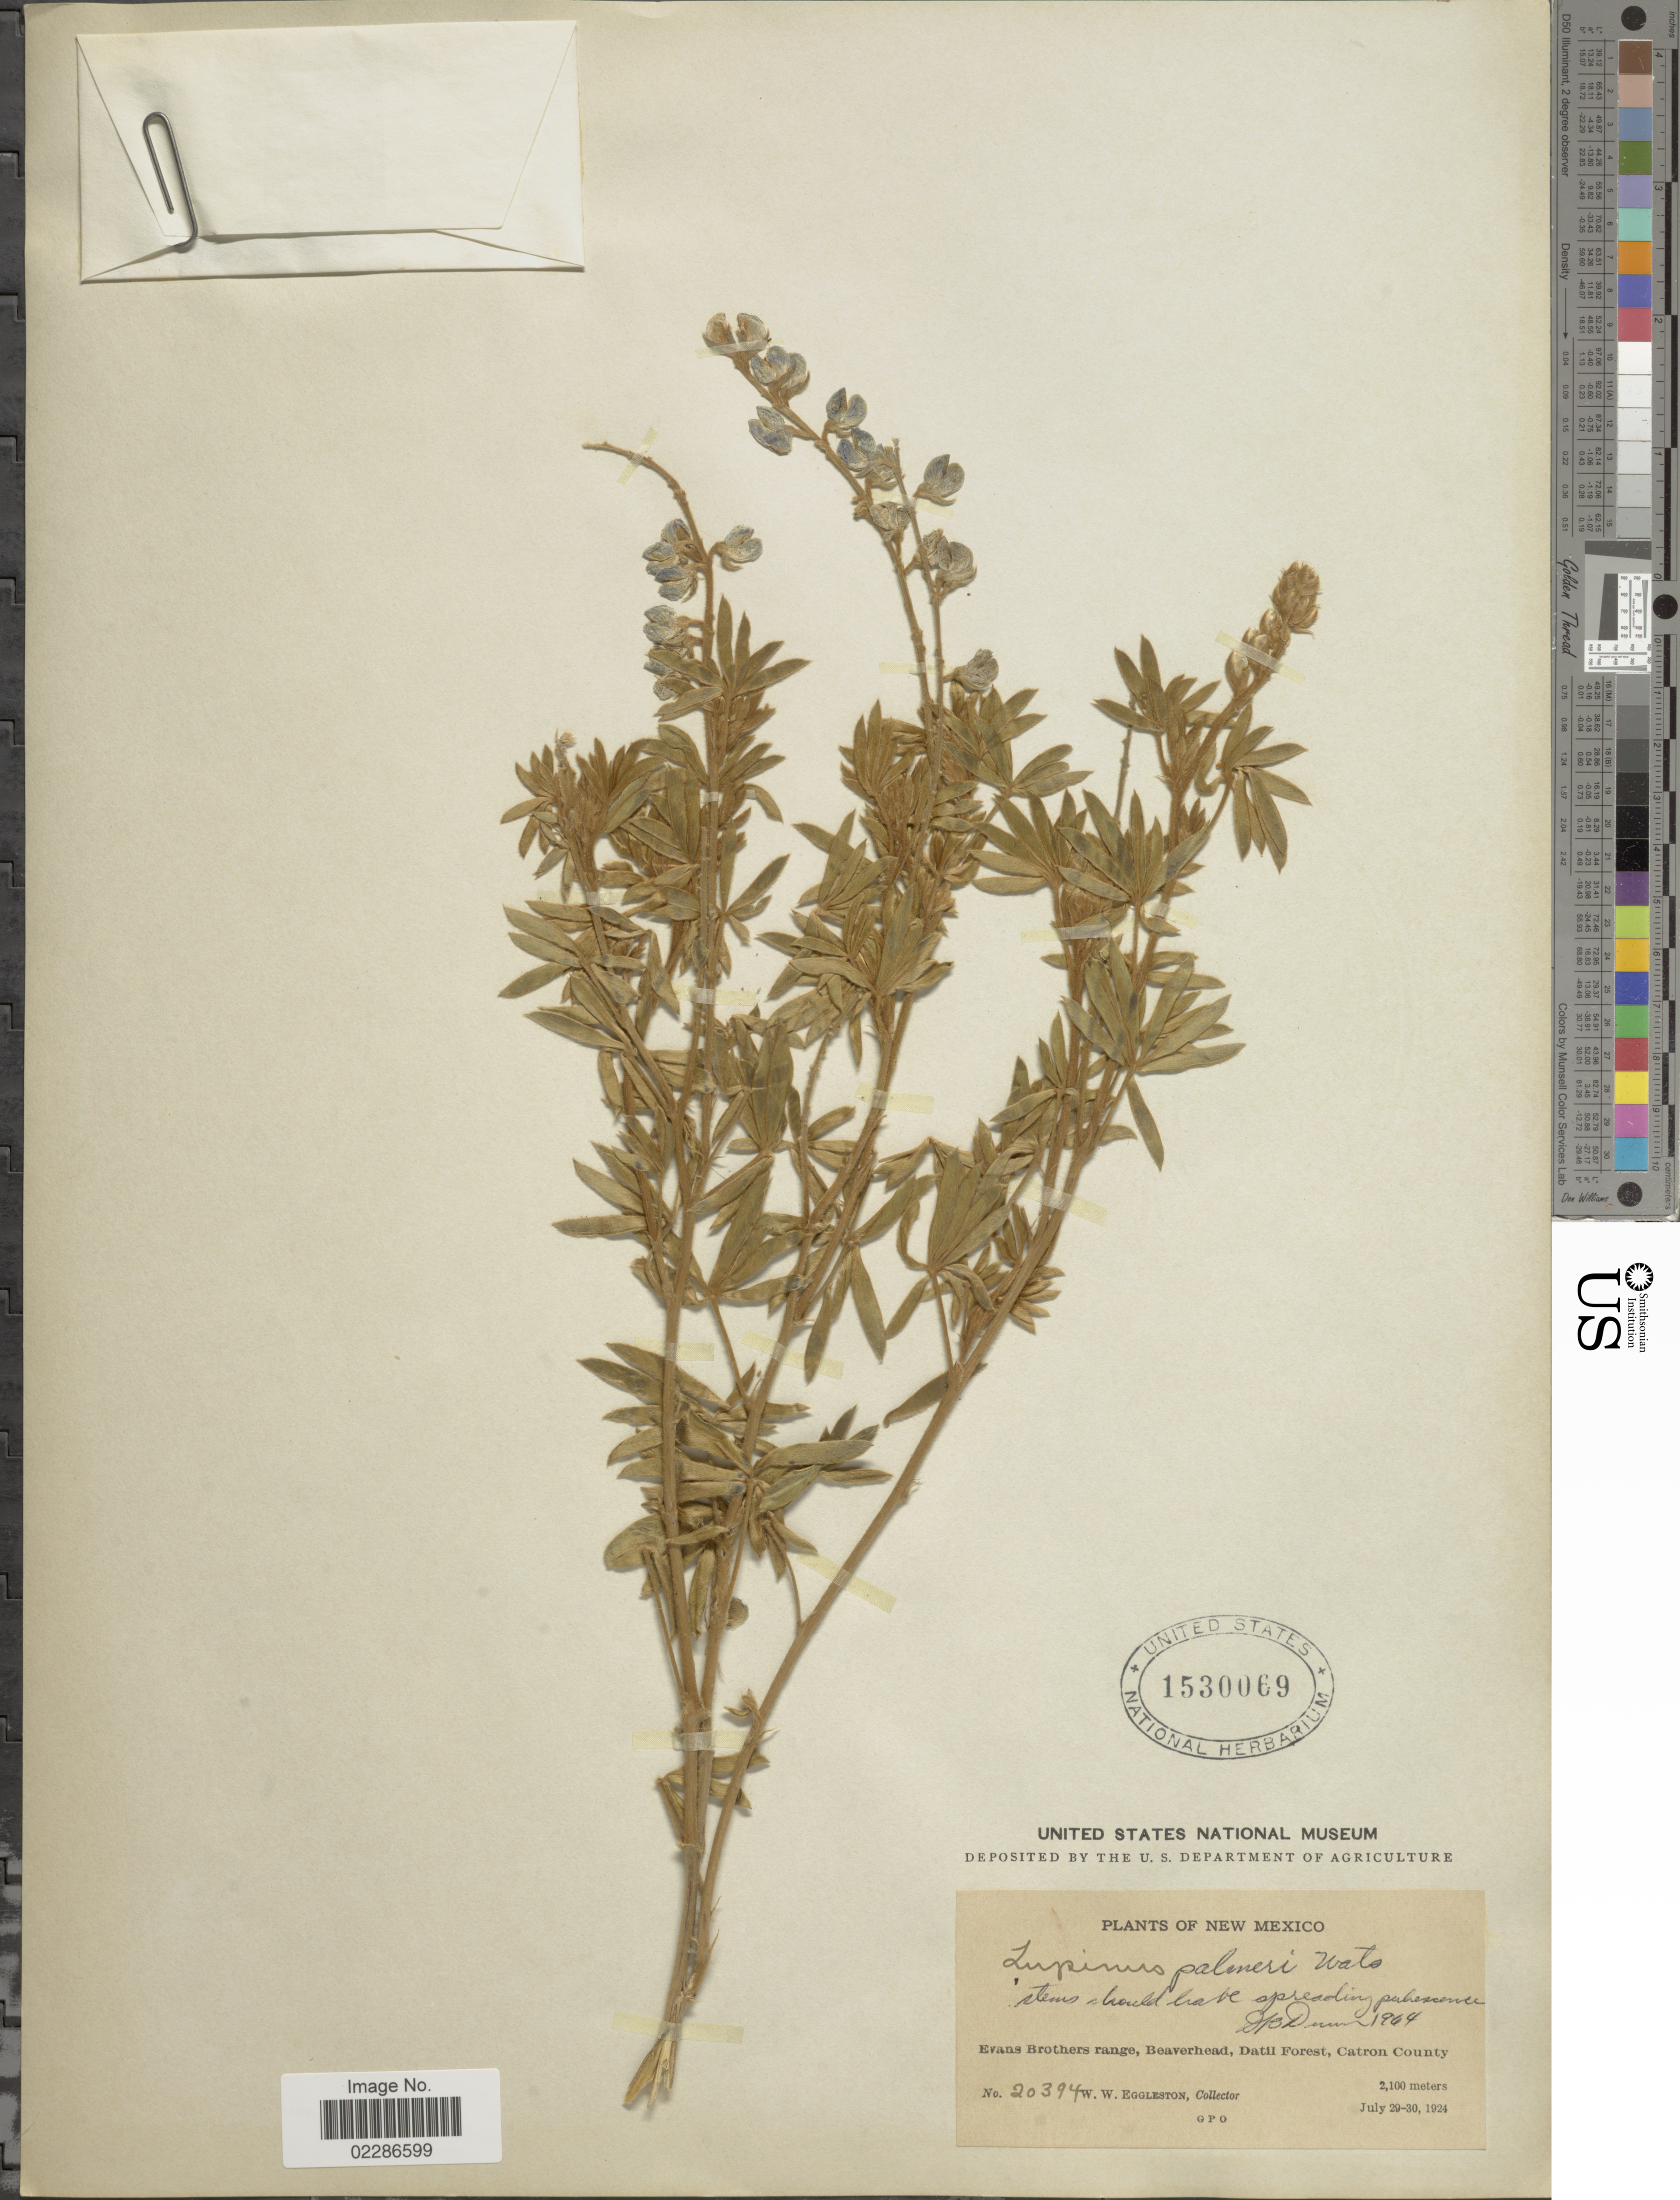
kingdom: Plantae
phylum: Tracheophyta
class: Magnoliopsida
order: Fabales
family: Fabaceae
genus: Lupinus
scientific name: Lupinus palmeri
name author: S. Watson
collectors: W. W. Eggleston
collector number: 20394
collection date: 1924-07-29/1924-07-30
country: United States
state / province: New Mexico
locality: Evans Brothers range, beaverhead, Datil Forest, Catron County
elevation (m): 2100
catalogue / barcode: US 1530069